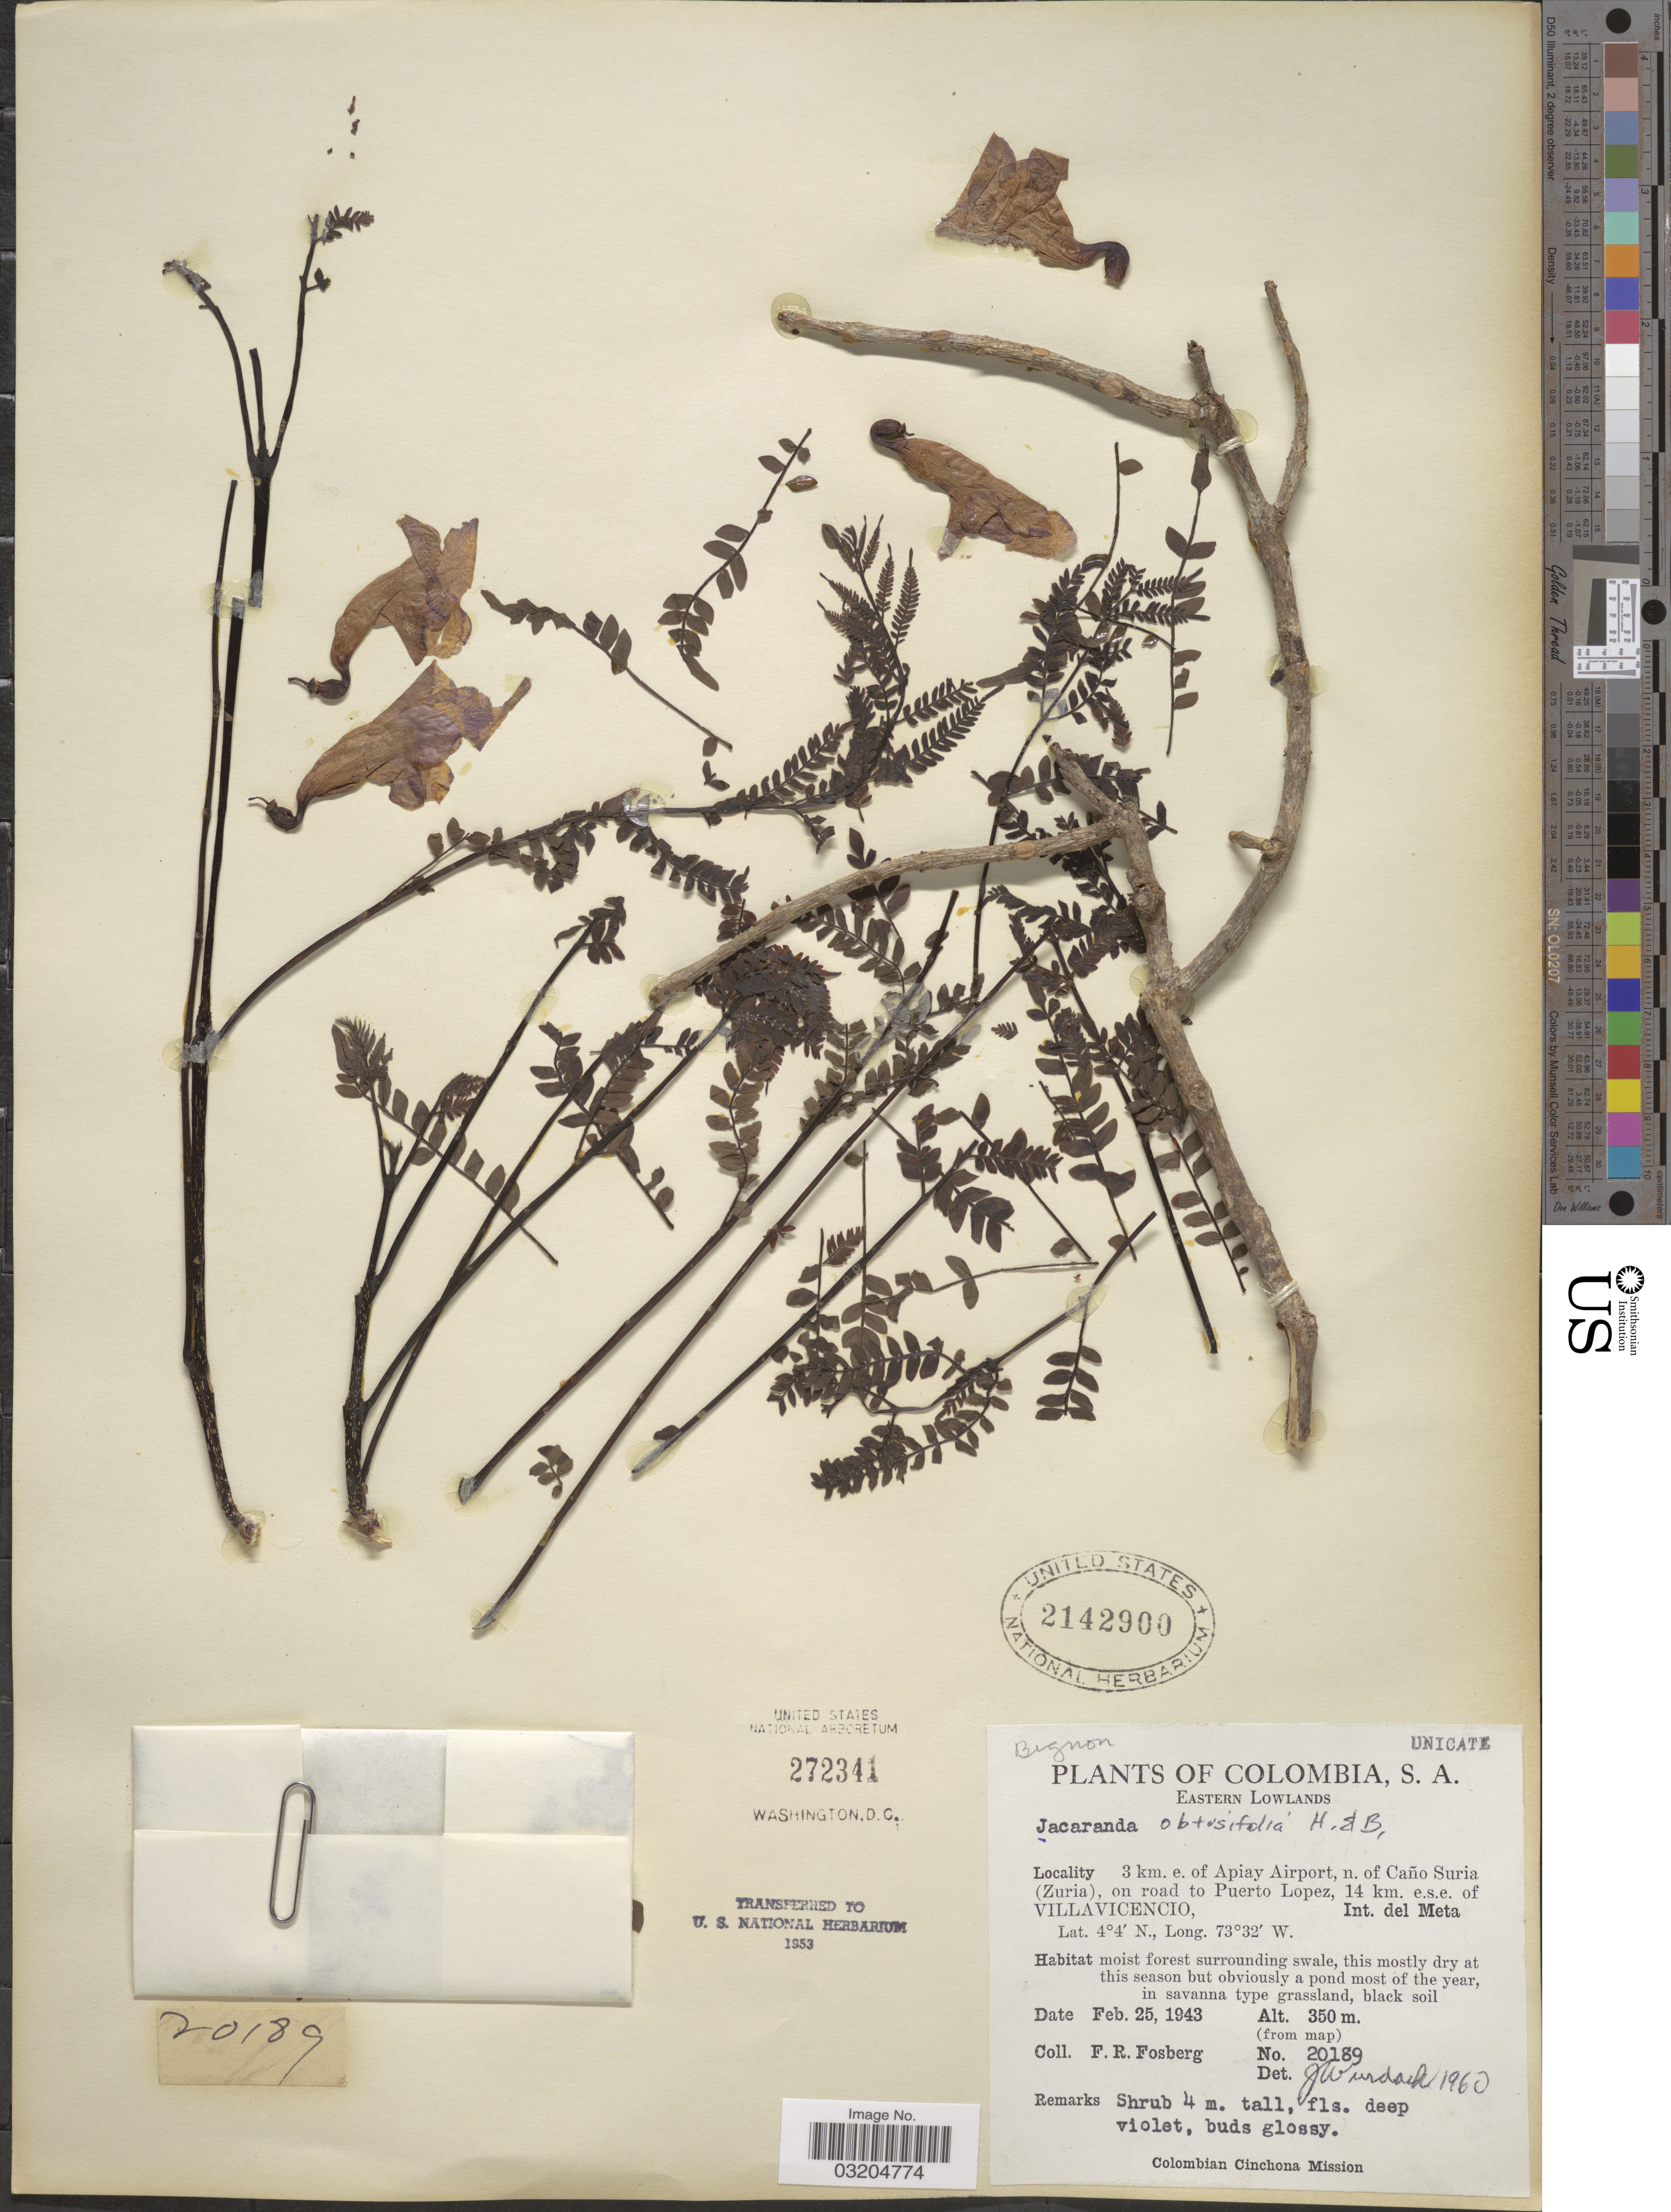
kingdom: Plantae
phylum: Tracheophyta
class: Magnoliopsida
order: Lamiales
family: Bignoniaceae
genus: Jacaranda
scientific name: Jacaranda obtusifolia subsp. obtusifolia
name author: Bonpl.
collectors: F. R. Fosberg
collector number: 20189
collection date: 1943-02-25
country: Colombia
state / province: Meta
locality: Eastern Lowlands, 3 km. e. of Apiay Airport, n. of Caño Suria (Zuria), on road to Puerto Lopez, 14 km. e.s.e. of Villavicencio. Int. del Meta.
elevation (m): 350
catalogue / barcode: US 2142900